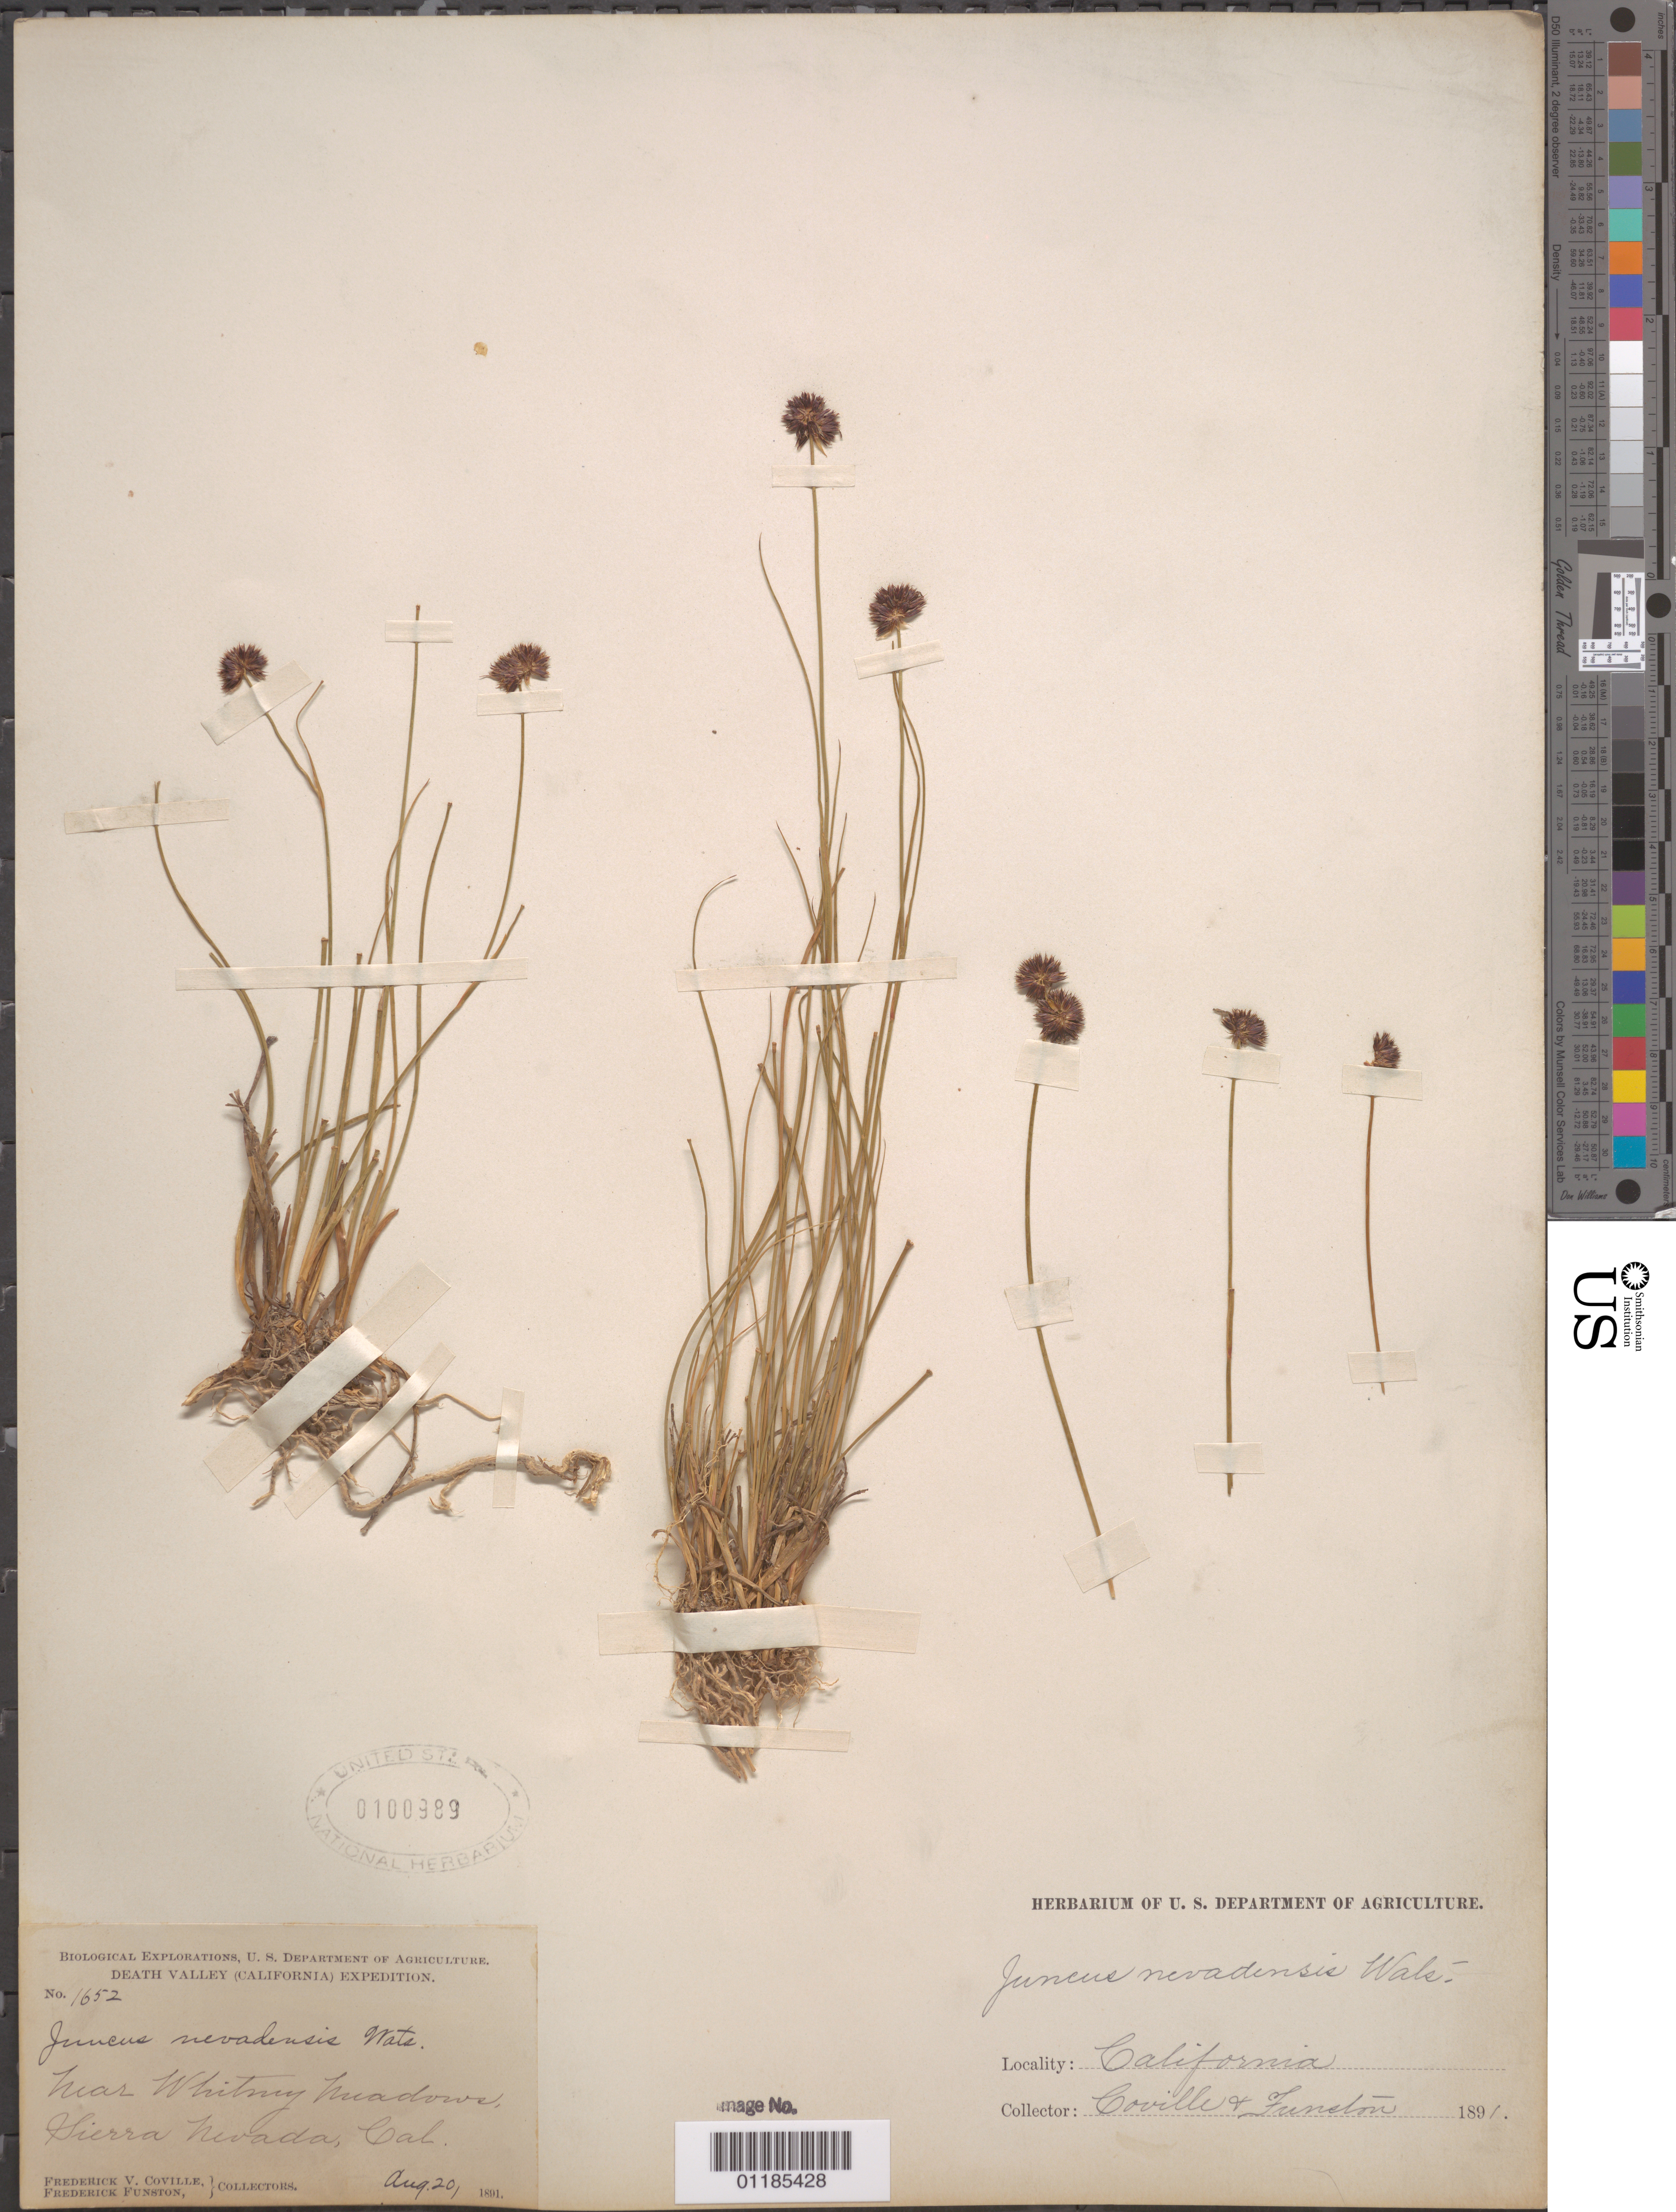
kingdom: Plantae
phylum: Tracheophyta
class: Liliopsida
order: Poales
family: Juncaceae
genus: Juncus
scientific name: Juncus nevadensis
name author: S. Watson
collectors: F. V. Coville & F. Funston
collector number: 1652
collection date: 1891-08-20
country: United States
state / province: California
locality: near Whitney Meadows, Sierra Nevada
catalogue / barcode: US 100989